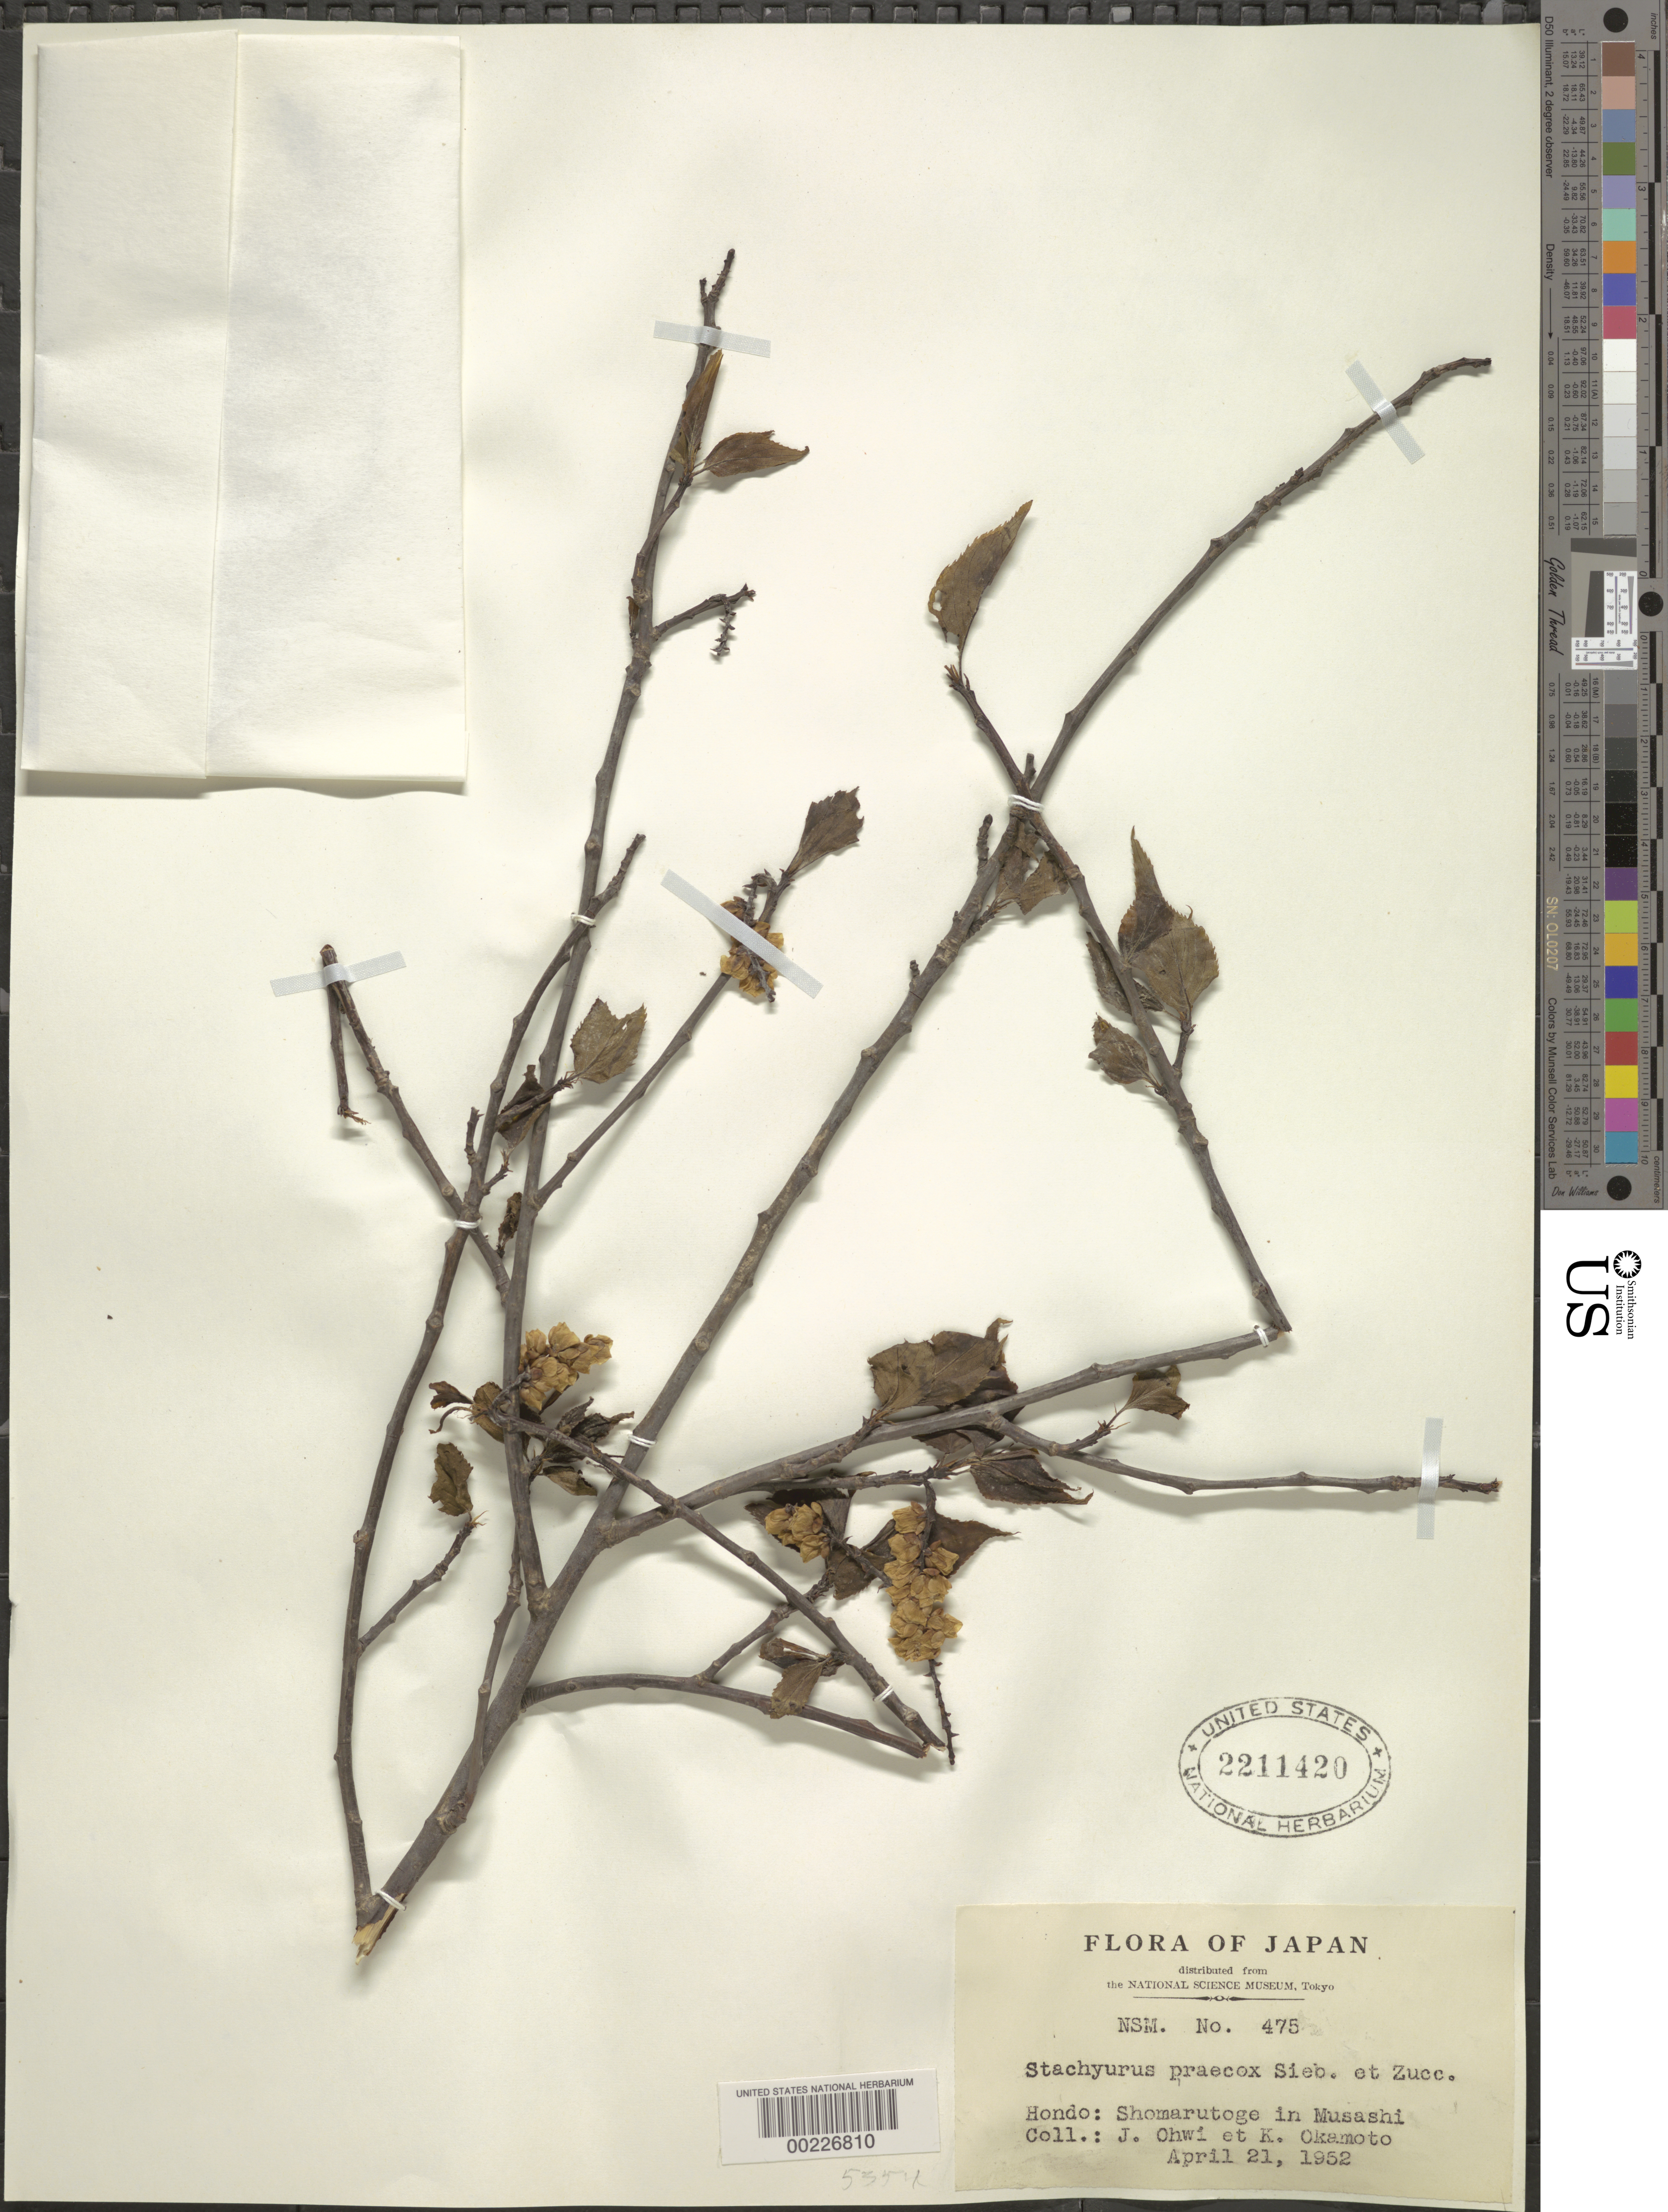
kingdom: Plantae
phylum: Tracheophyta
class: Magnoliopsida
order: Crossosomatales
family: Stachyuraceae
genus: Stachyurus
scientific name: Stachyurus praecox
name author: Siebold & Zucc.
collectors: J. Ohwi & K. Okamoto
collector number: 475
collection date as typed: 21 Apr 1952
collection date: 1952-04-21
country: Japan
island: Honshu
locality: Shomarutoge in musashi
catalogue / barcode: US 2211420